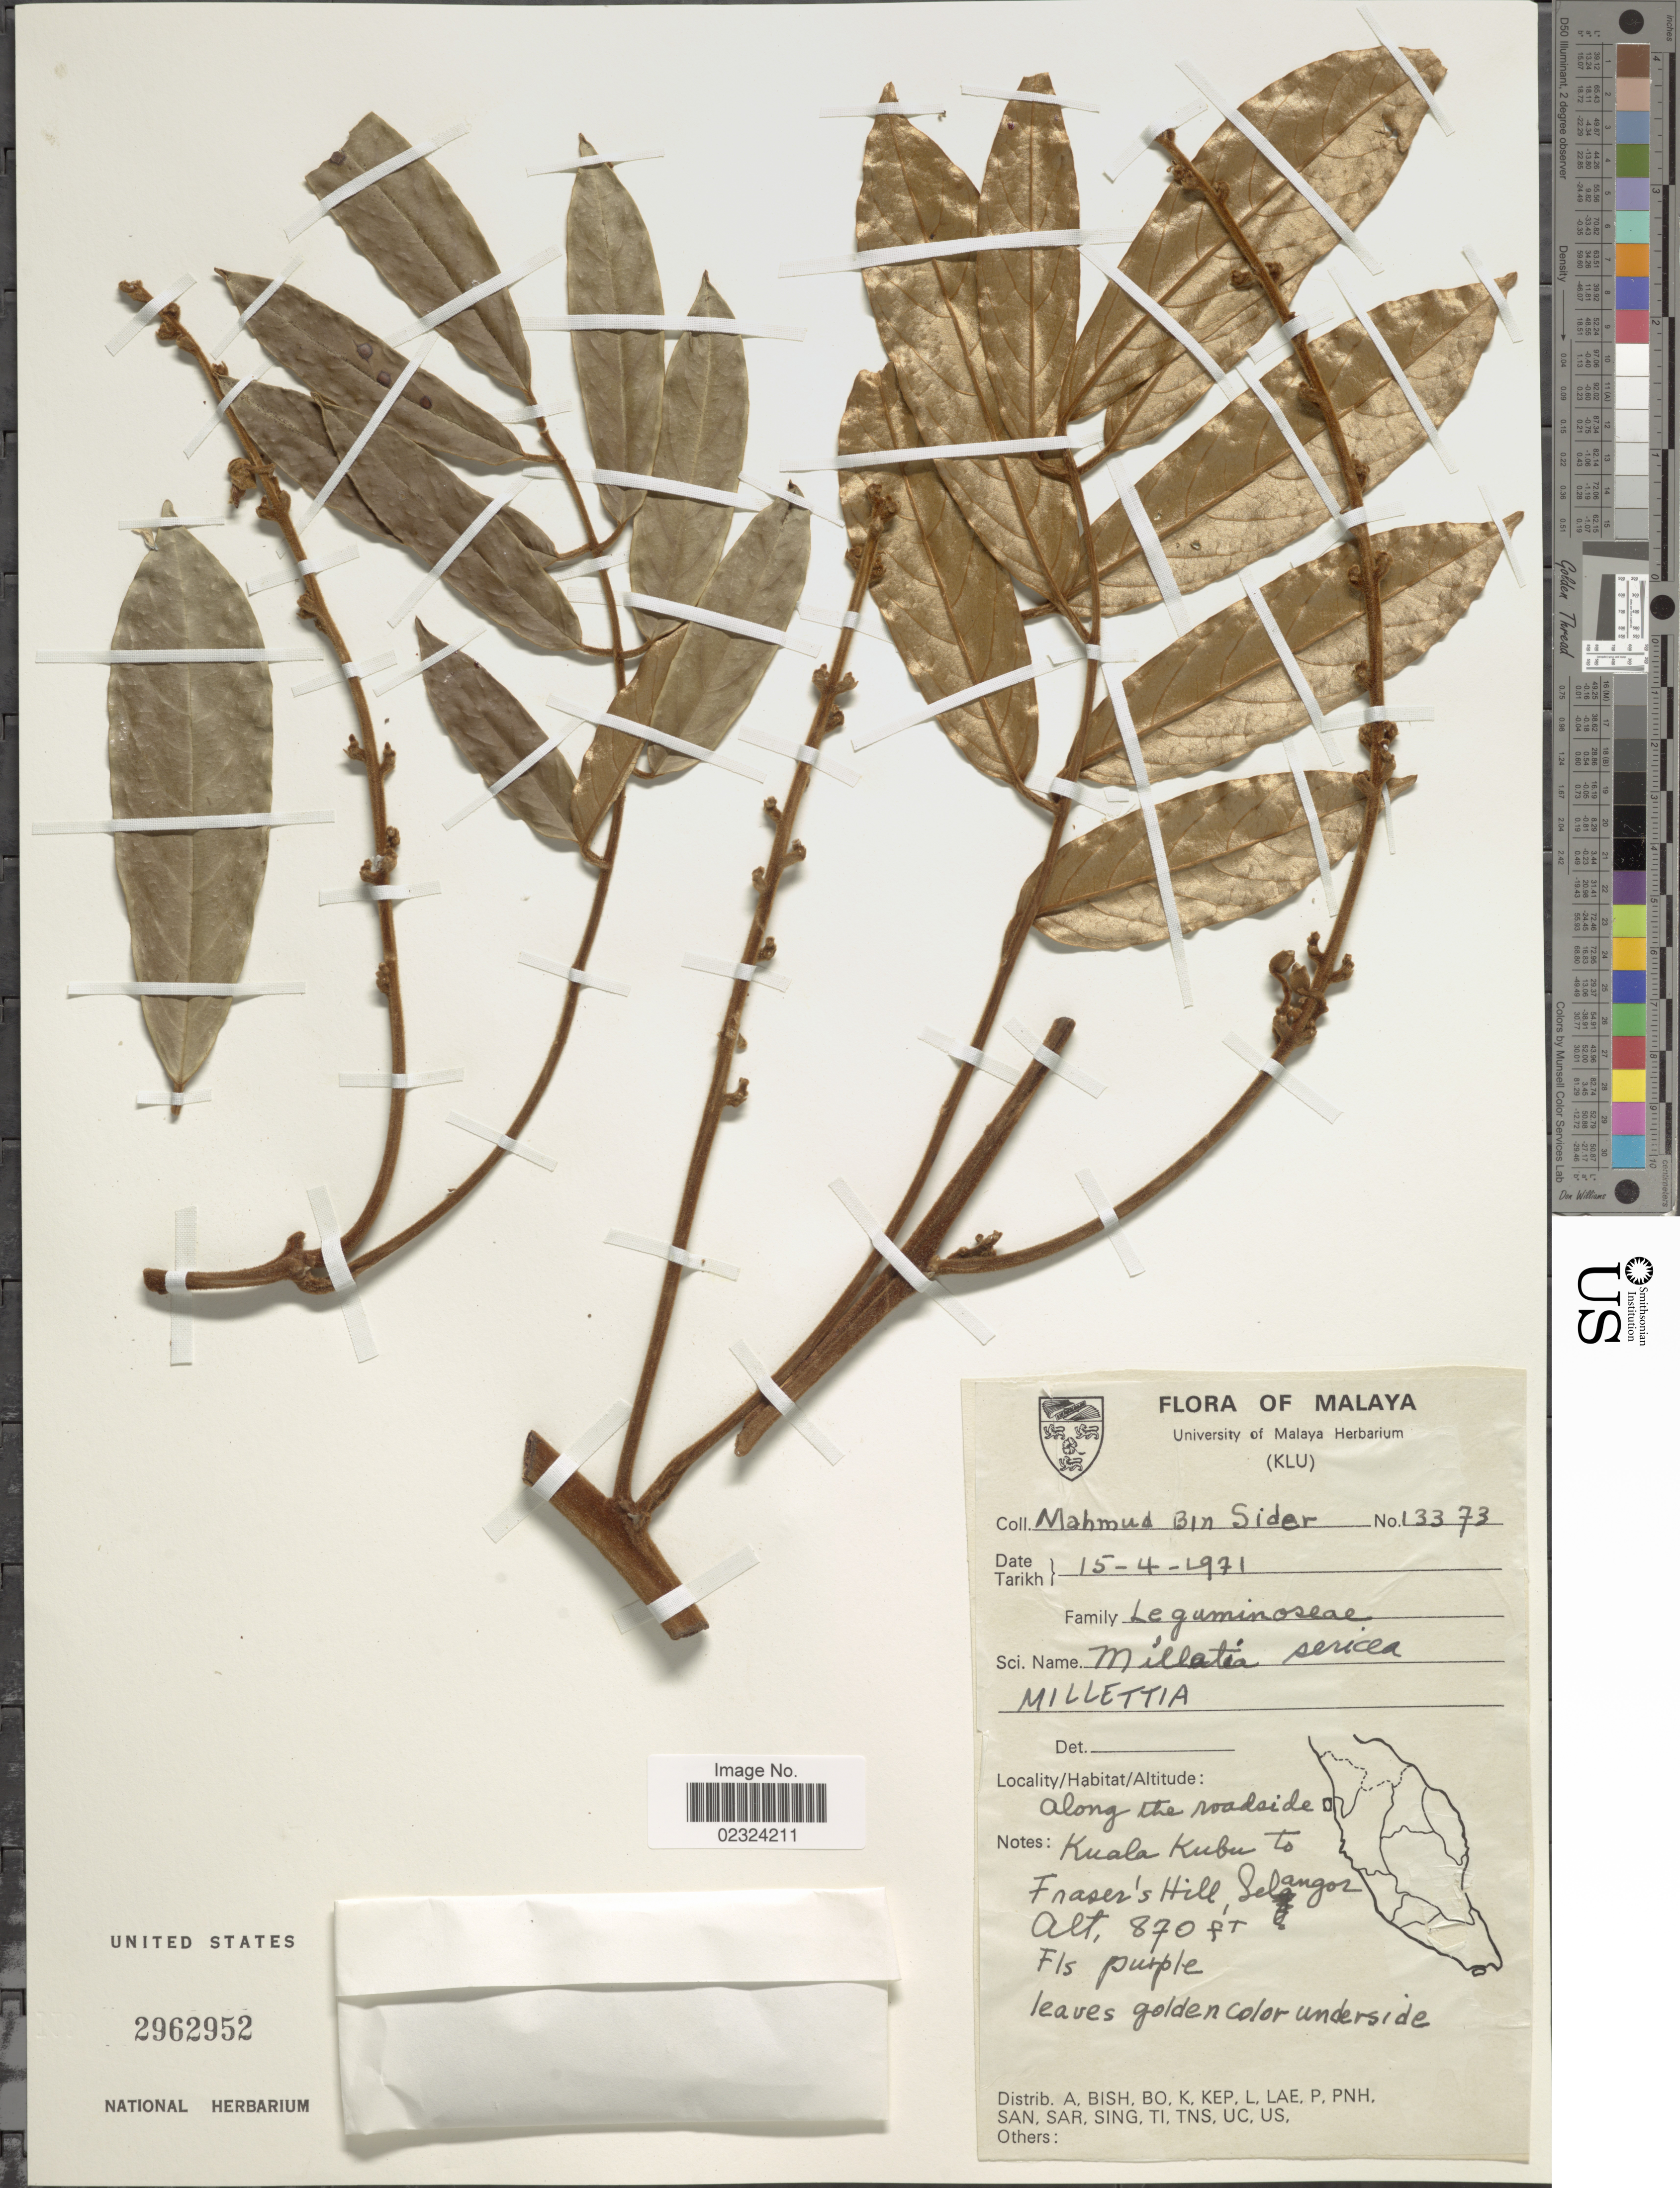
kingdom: Plantae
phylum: Tracheophyta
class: Magnoliopsida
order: Fabales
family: Fabaceae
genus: Millettia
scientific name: Millettia sericea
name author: (Vent.) Wight & Arn.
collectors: B. Mahmud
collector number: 13373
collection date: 1971-04-15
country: Malaysia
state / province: Selangor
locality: Along the roadside Kuala Kubu to Fraser's Hill , Selangor. Malaya.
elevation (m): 265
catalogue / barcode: US 2962952